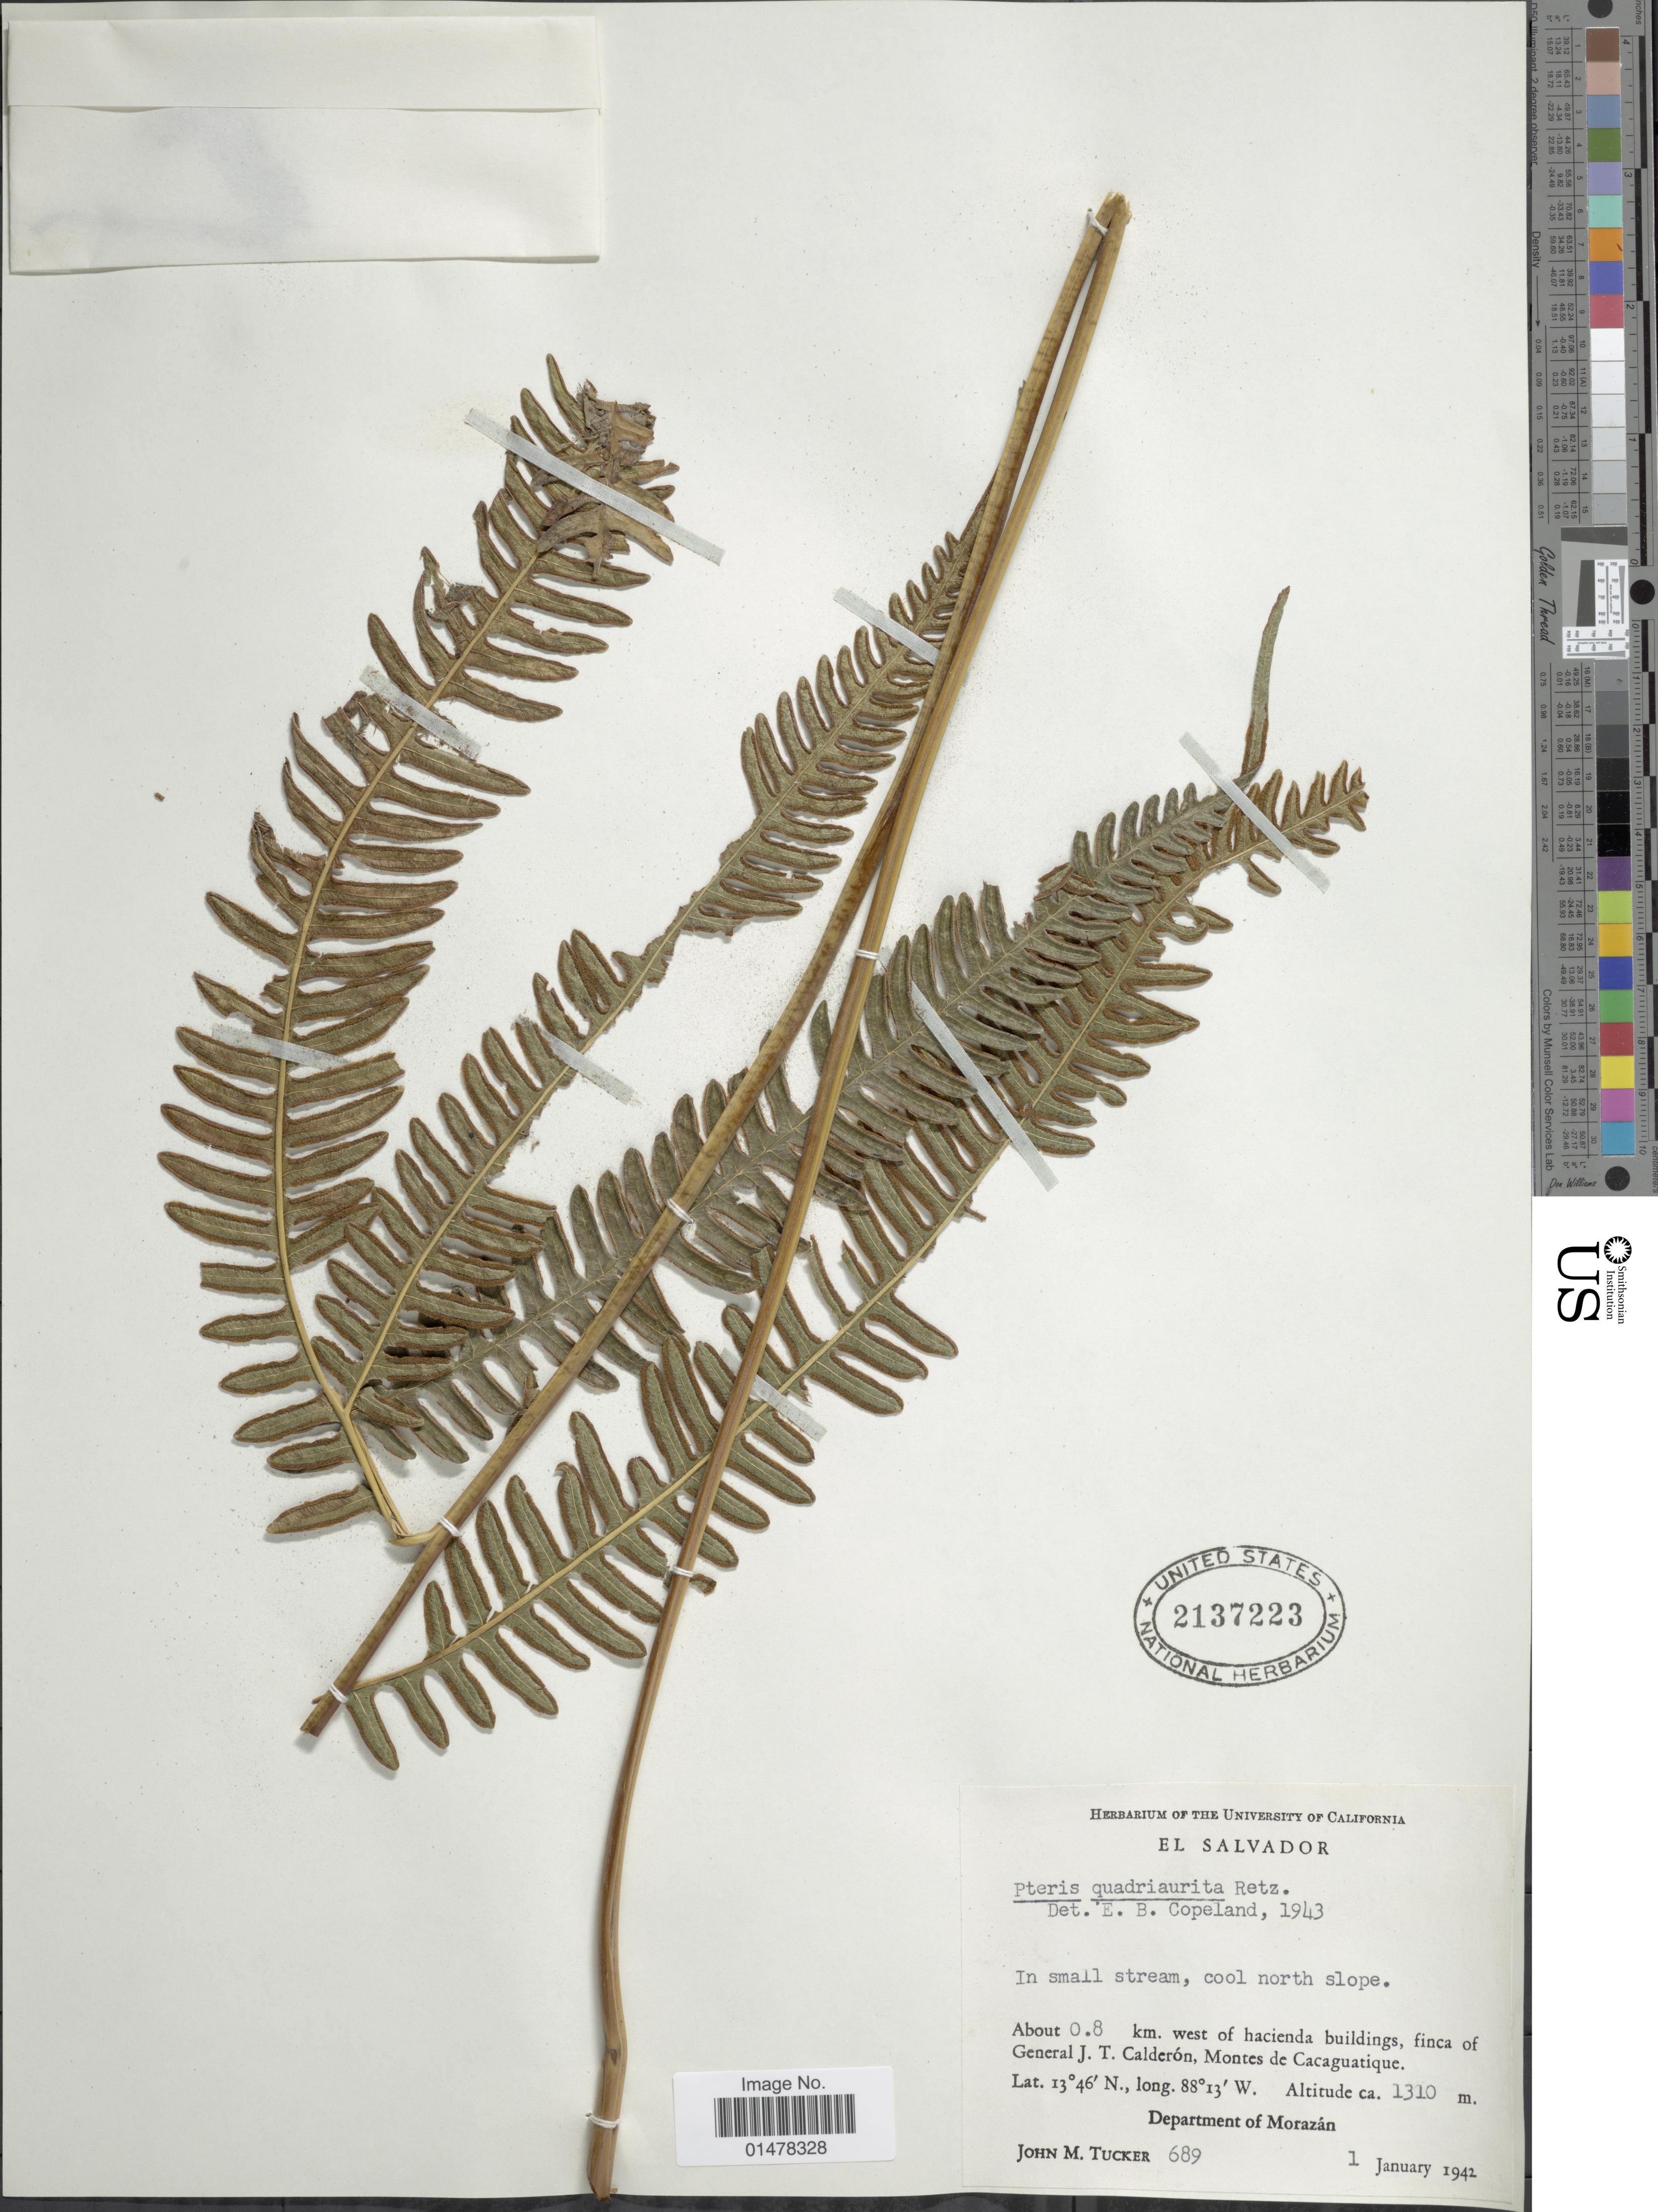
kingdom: Plantae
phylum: Tracheophyta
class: Polypodiopsida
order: Polypodiales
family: Pteridaceae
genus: Pteris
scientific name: Pteris quadriaurita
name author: Retz.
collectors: J. M. Tucker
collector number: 689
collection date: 1942-01-01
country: Honduras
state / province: Fco. Morazán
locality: El Salvador, about 0.8 km west of Hacienda buildings, finca of General J. T. Calderón Montes de Cacaguatique, Department of Morazán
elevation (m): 1310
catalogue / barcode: US 2137223